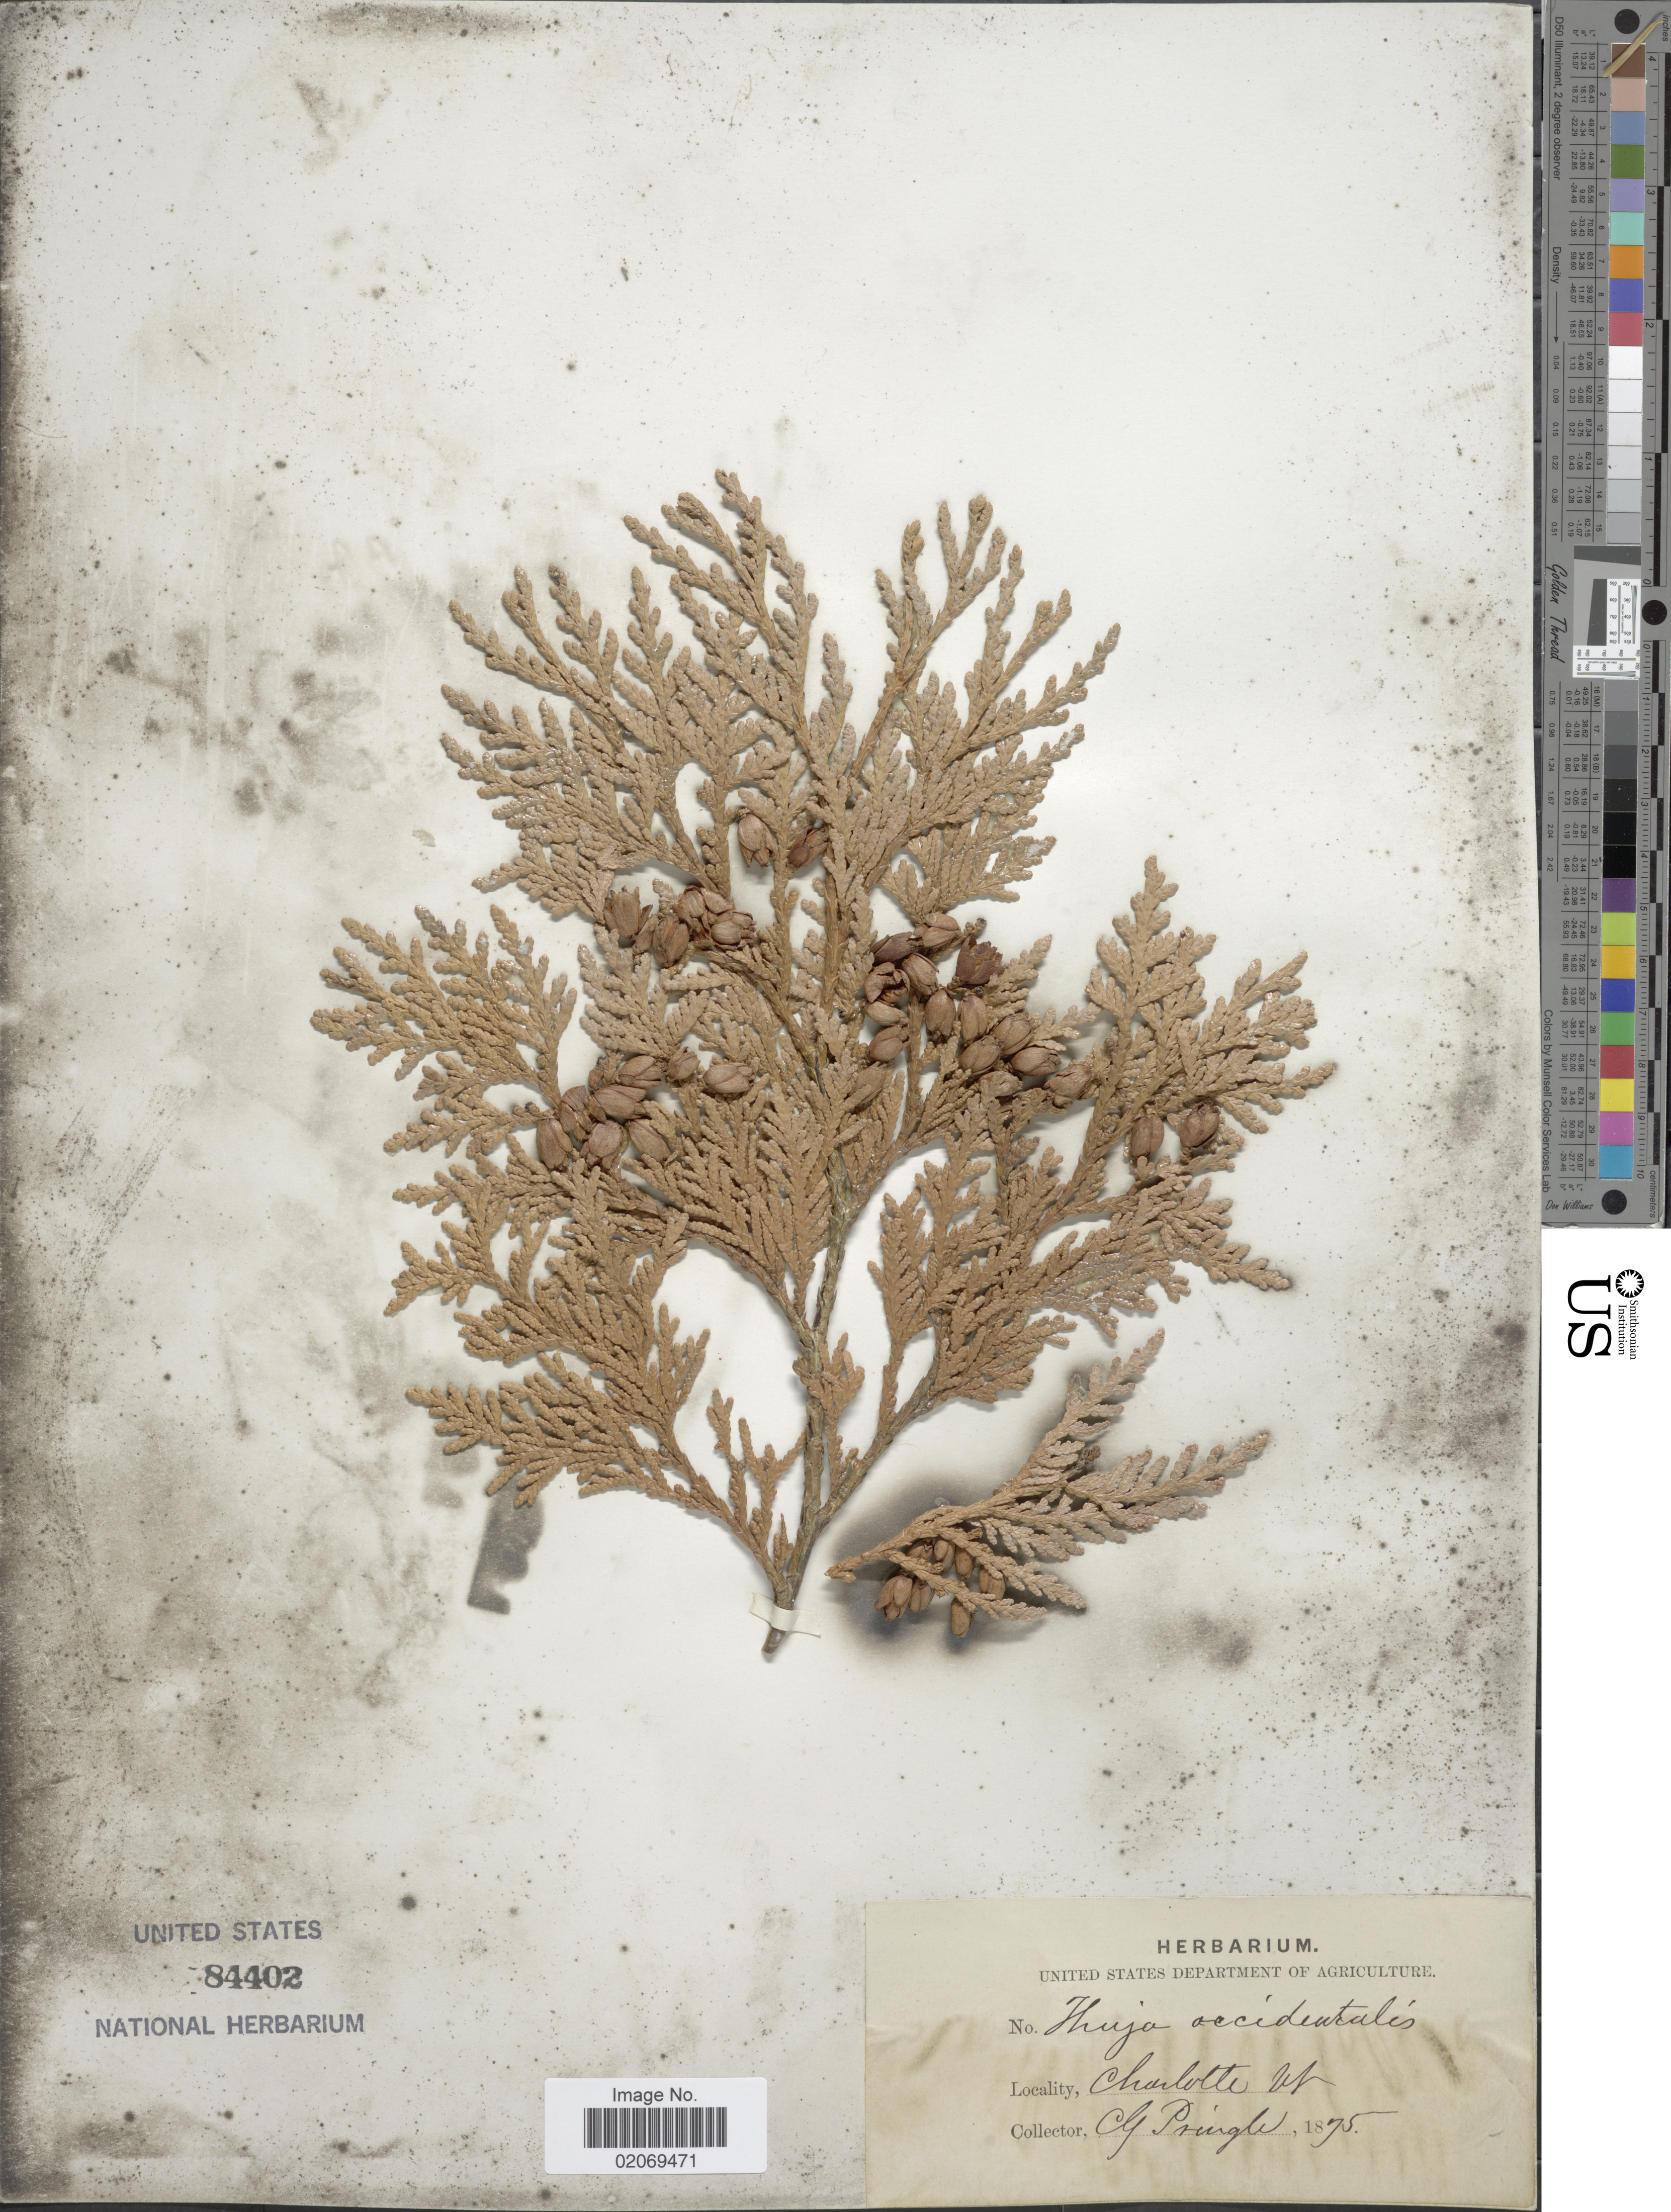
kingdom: Plantae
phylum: Tracheophyta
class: Pinopsida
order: Pinales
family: Cupressaceae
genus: Thuja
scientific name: Thuja occidentalis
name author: L.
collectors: C. G. Pringle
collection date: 1875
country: United States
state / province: Vermont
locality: Charlotte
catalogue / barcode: US 84402